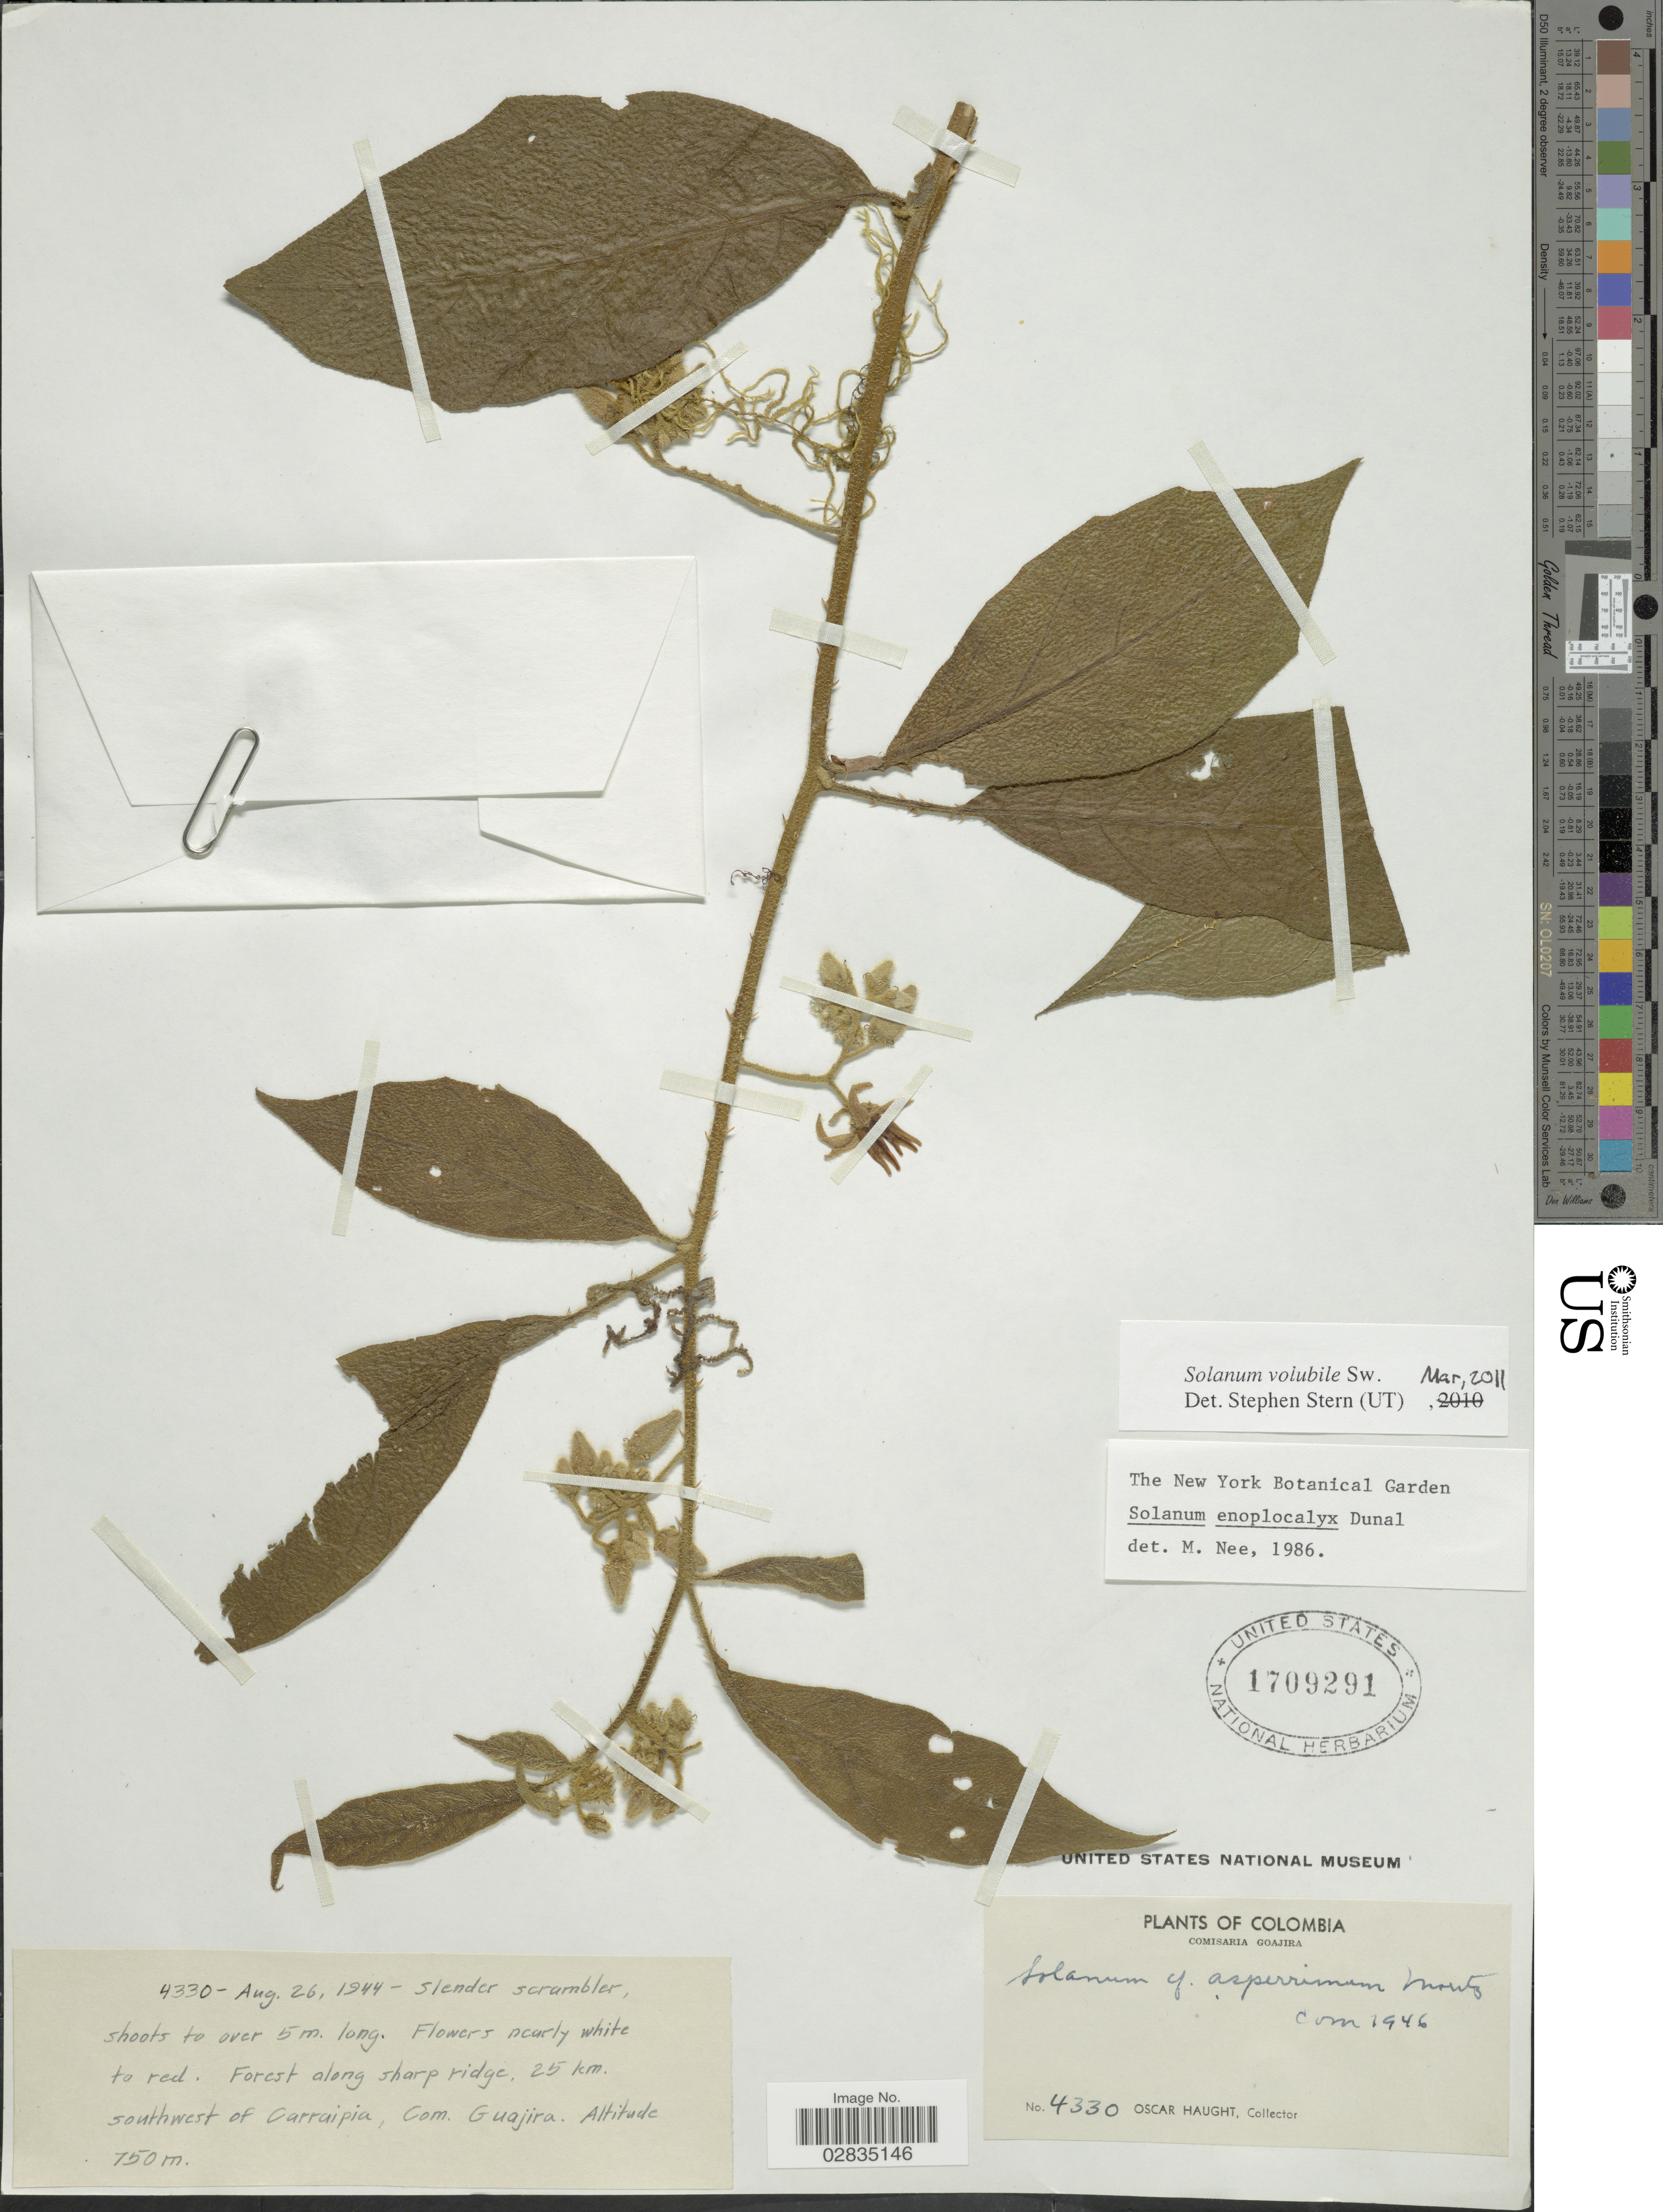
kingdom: Plantae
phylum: Tracheophyta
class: Magnoliopsida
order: Solanales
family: Solanaceae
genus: Solanum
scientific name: Solanum volubile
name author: Sw.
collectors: O. Haught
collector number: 4330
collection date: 1944-08-26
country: Colombia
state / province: La Guajira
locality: Comisaria Goajira, forest along sharp ridge, 25 km. southwest of Carraipia, Com. Guajira.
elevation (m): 750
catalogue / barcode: US 1709291